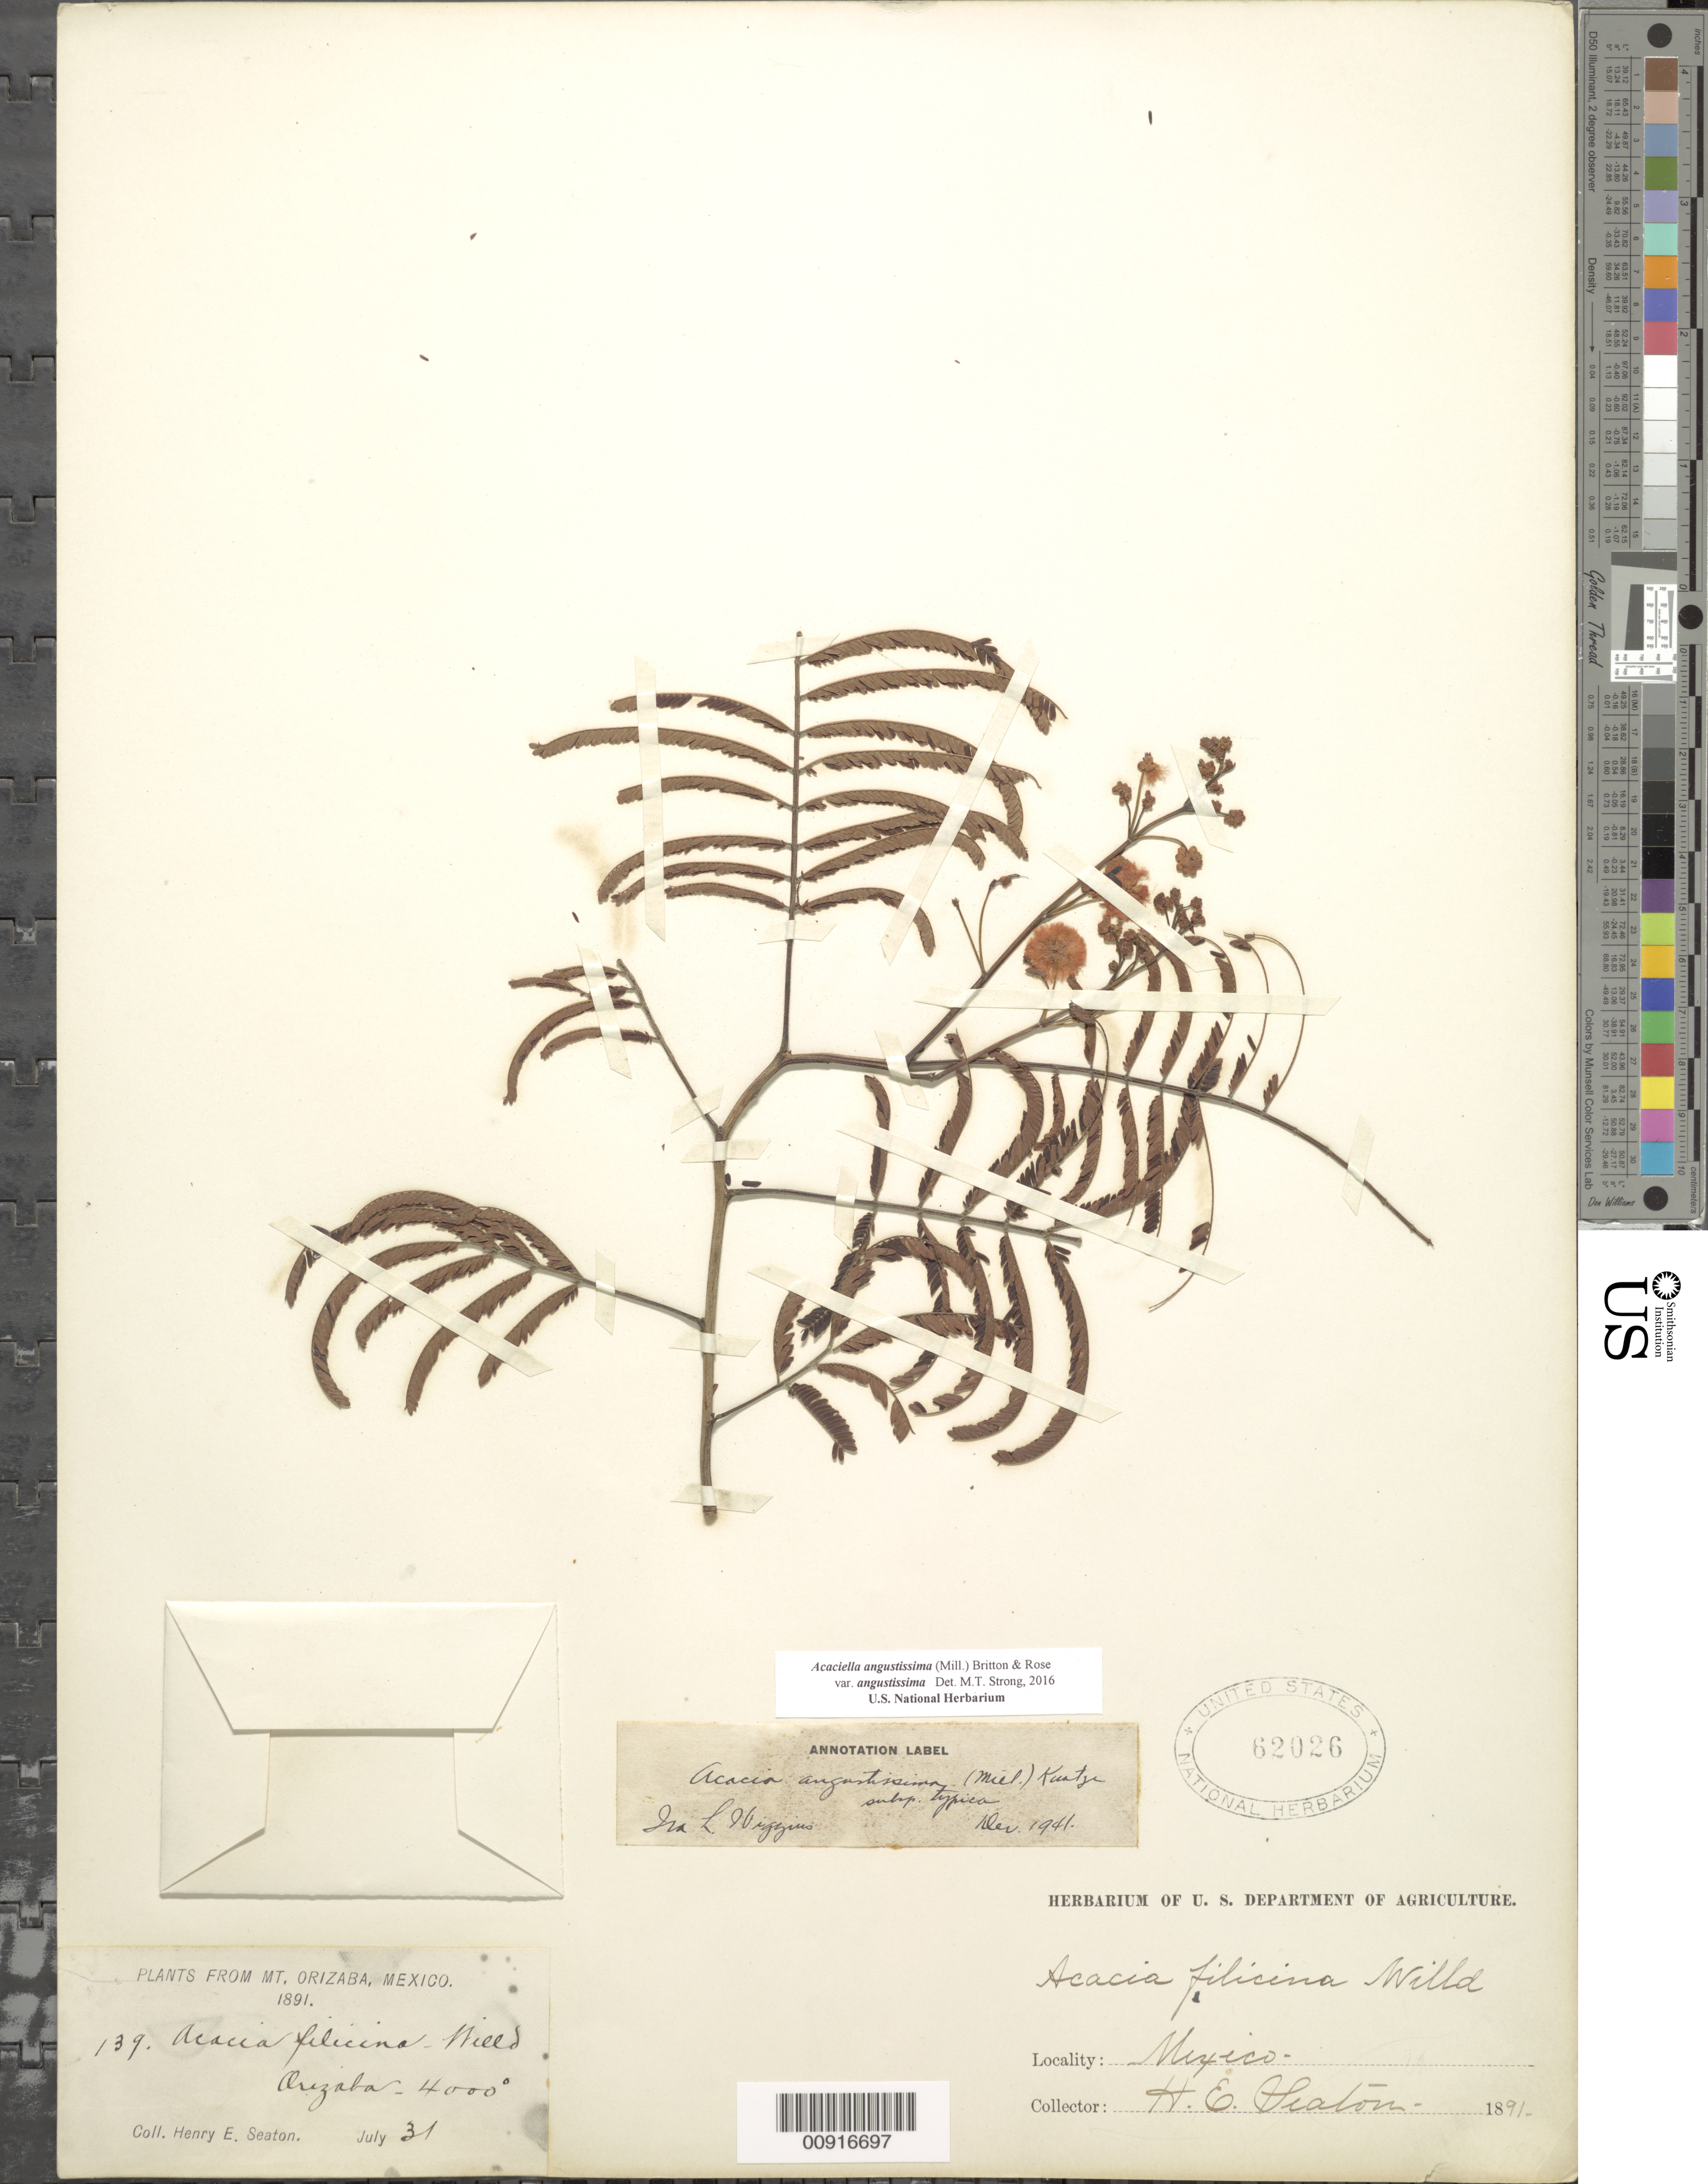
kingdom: Plantae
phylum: Tracheophyta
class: Magnoliopsida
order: Fabales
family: Fabaceae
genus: Acaciella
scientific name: Acaciella angustissima var. angustissima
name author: (Mill.) Britton & Rose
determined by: Strong, M. T., (US), Smithsonian Institution - National Museum of Natural History (UNITED STATES)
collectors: H. E. Seaton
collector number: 139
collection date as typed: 31 Jul 1891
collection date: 1891-07-31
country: Mexico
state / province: Veracruz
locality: Orizaba.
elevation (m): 1219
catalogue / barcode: US 62026